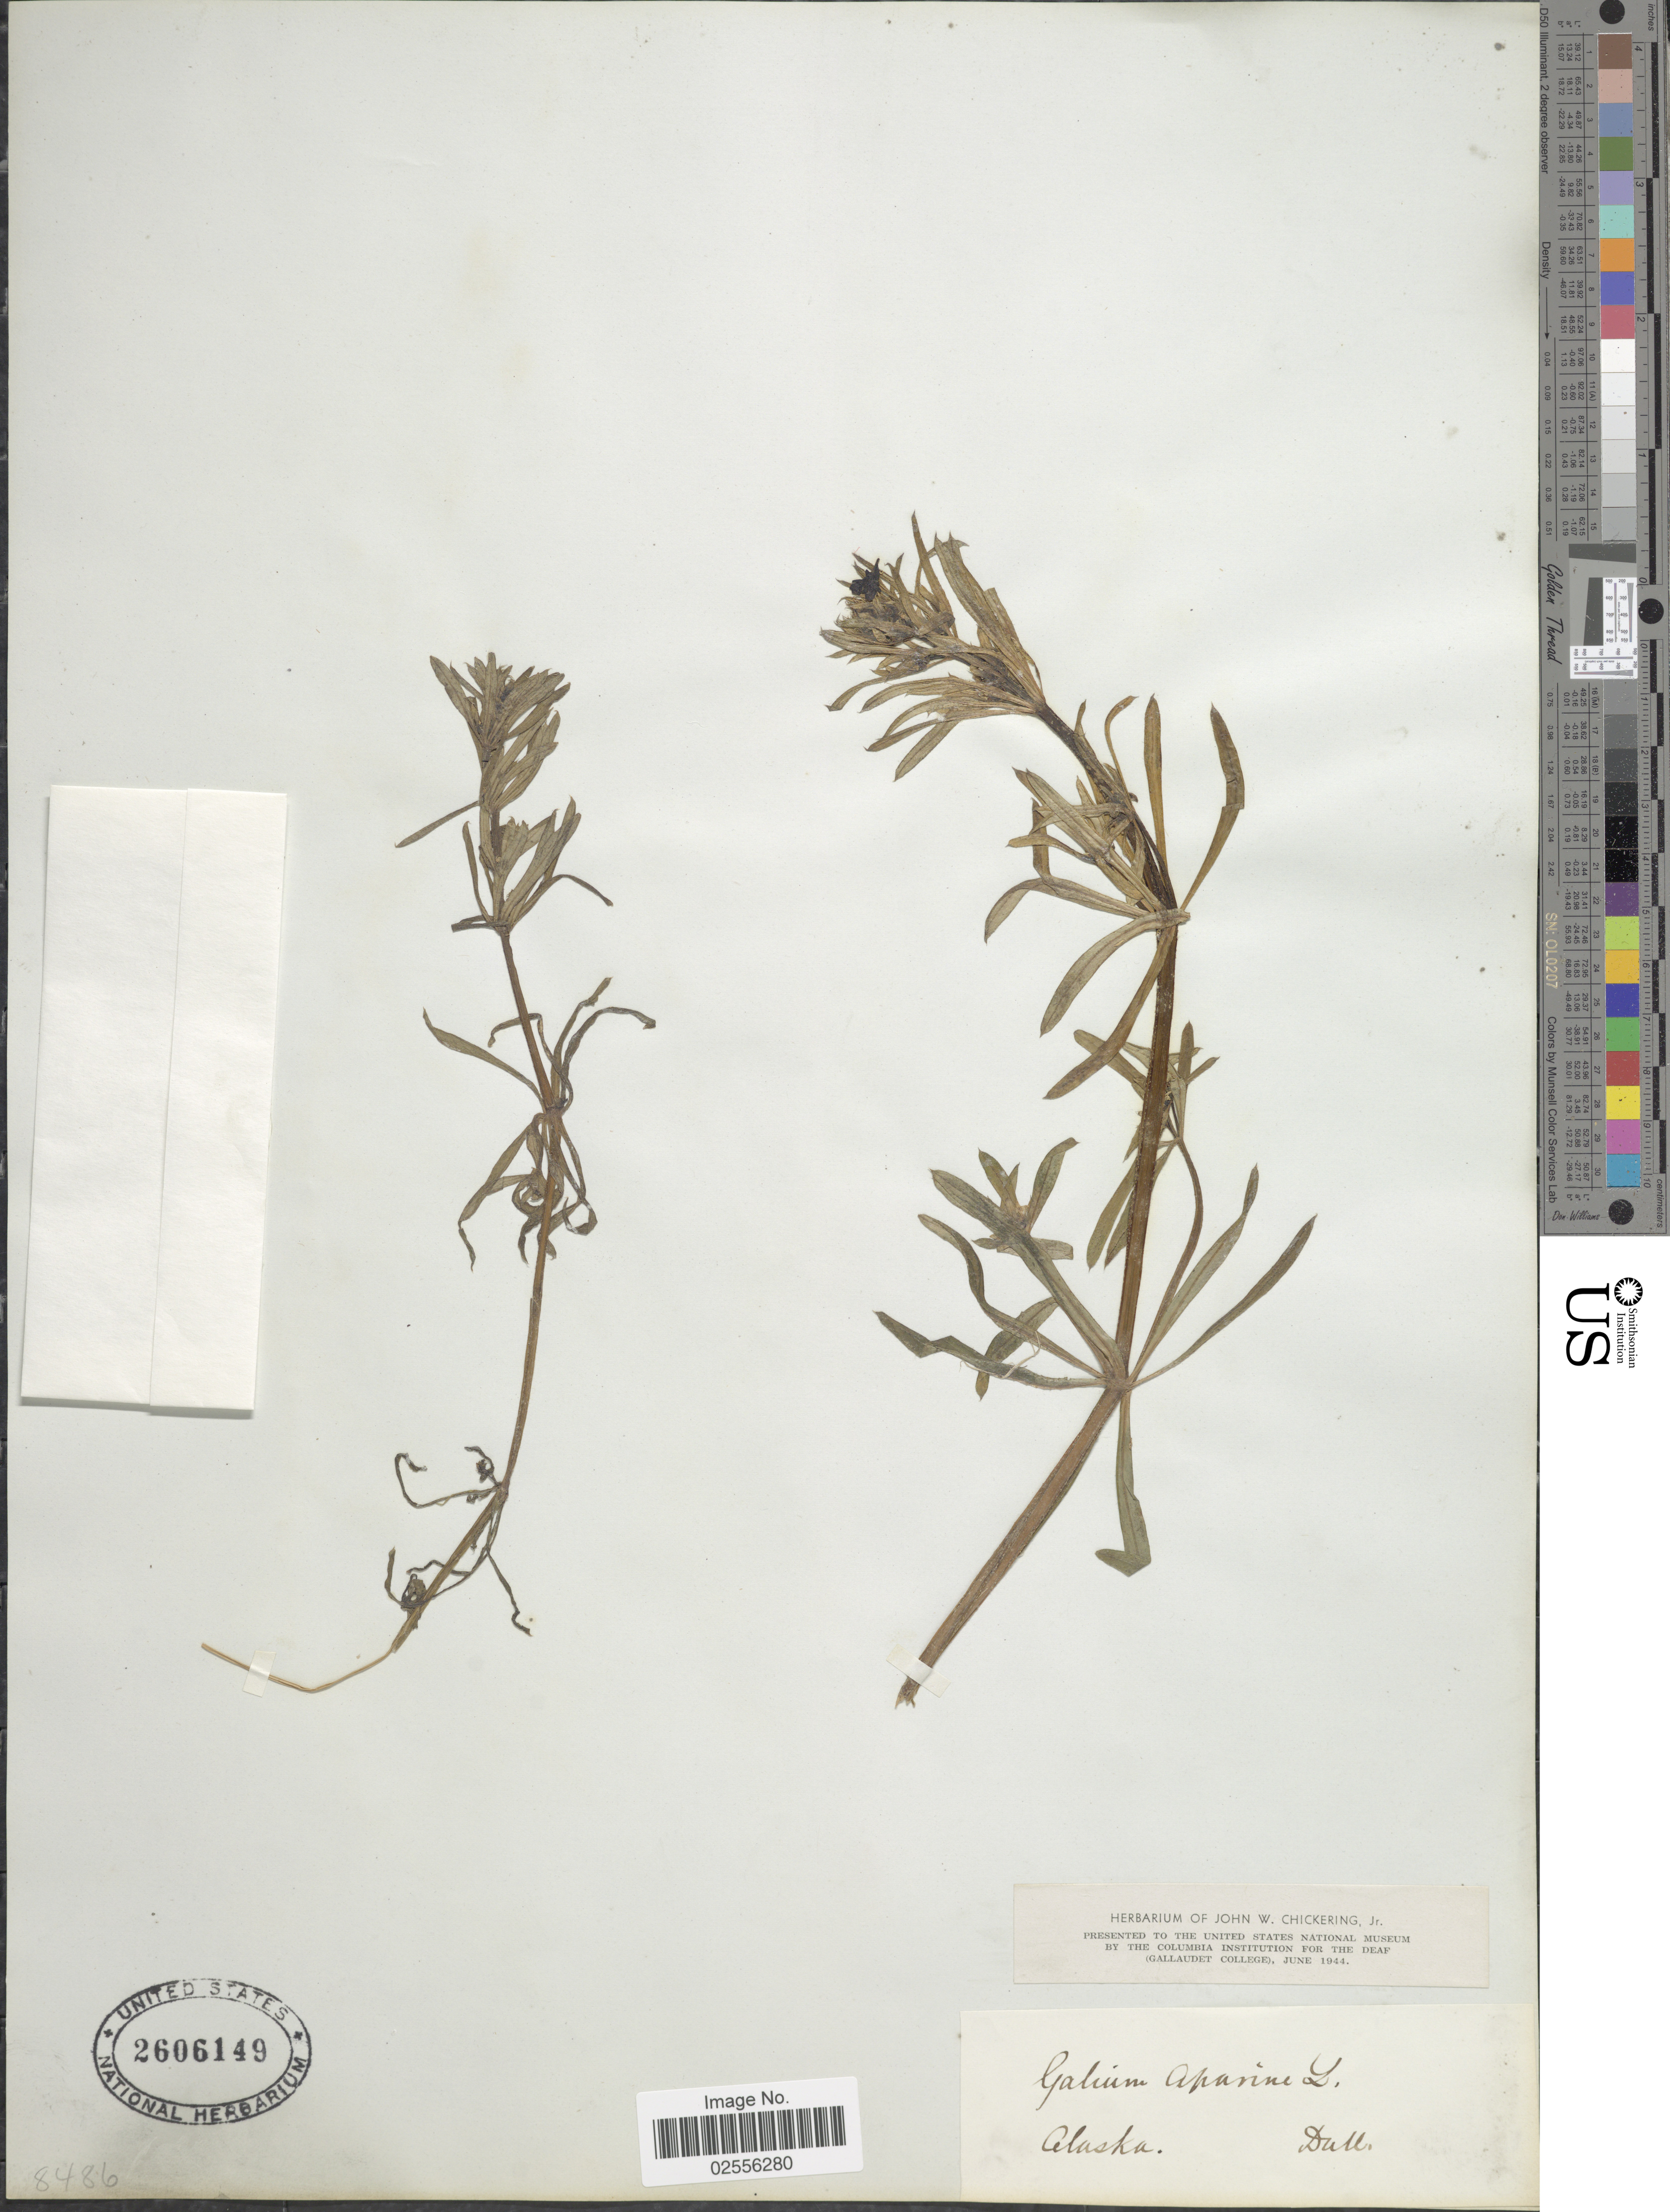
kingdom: Plantae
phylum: Tracheophyta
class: Magnoliopsida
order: Gentianales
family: Rubiaceae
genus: Galium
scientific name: Galium aparine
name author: L.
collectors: -. Dull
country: United States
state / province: Alaska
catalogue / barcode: US 2606149